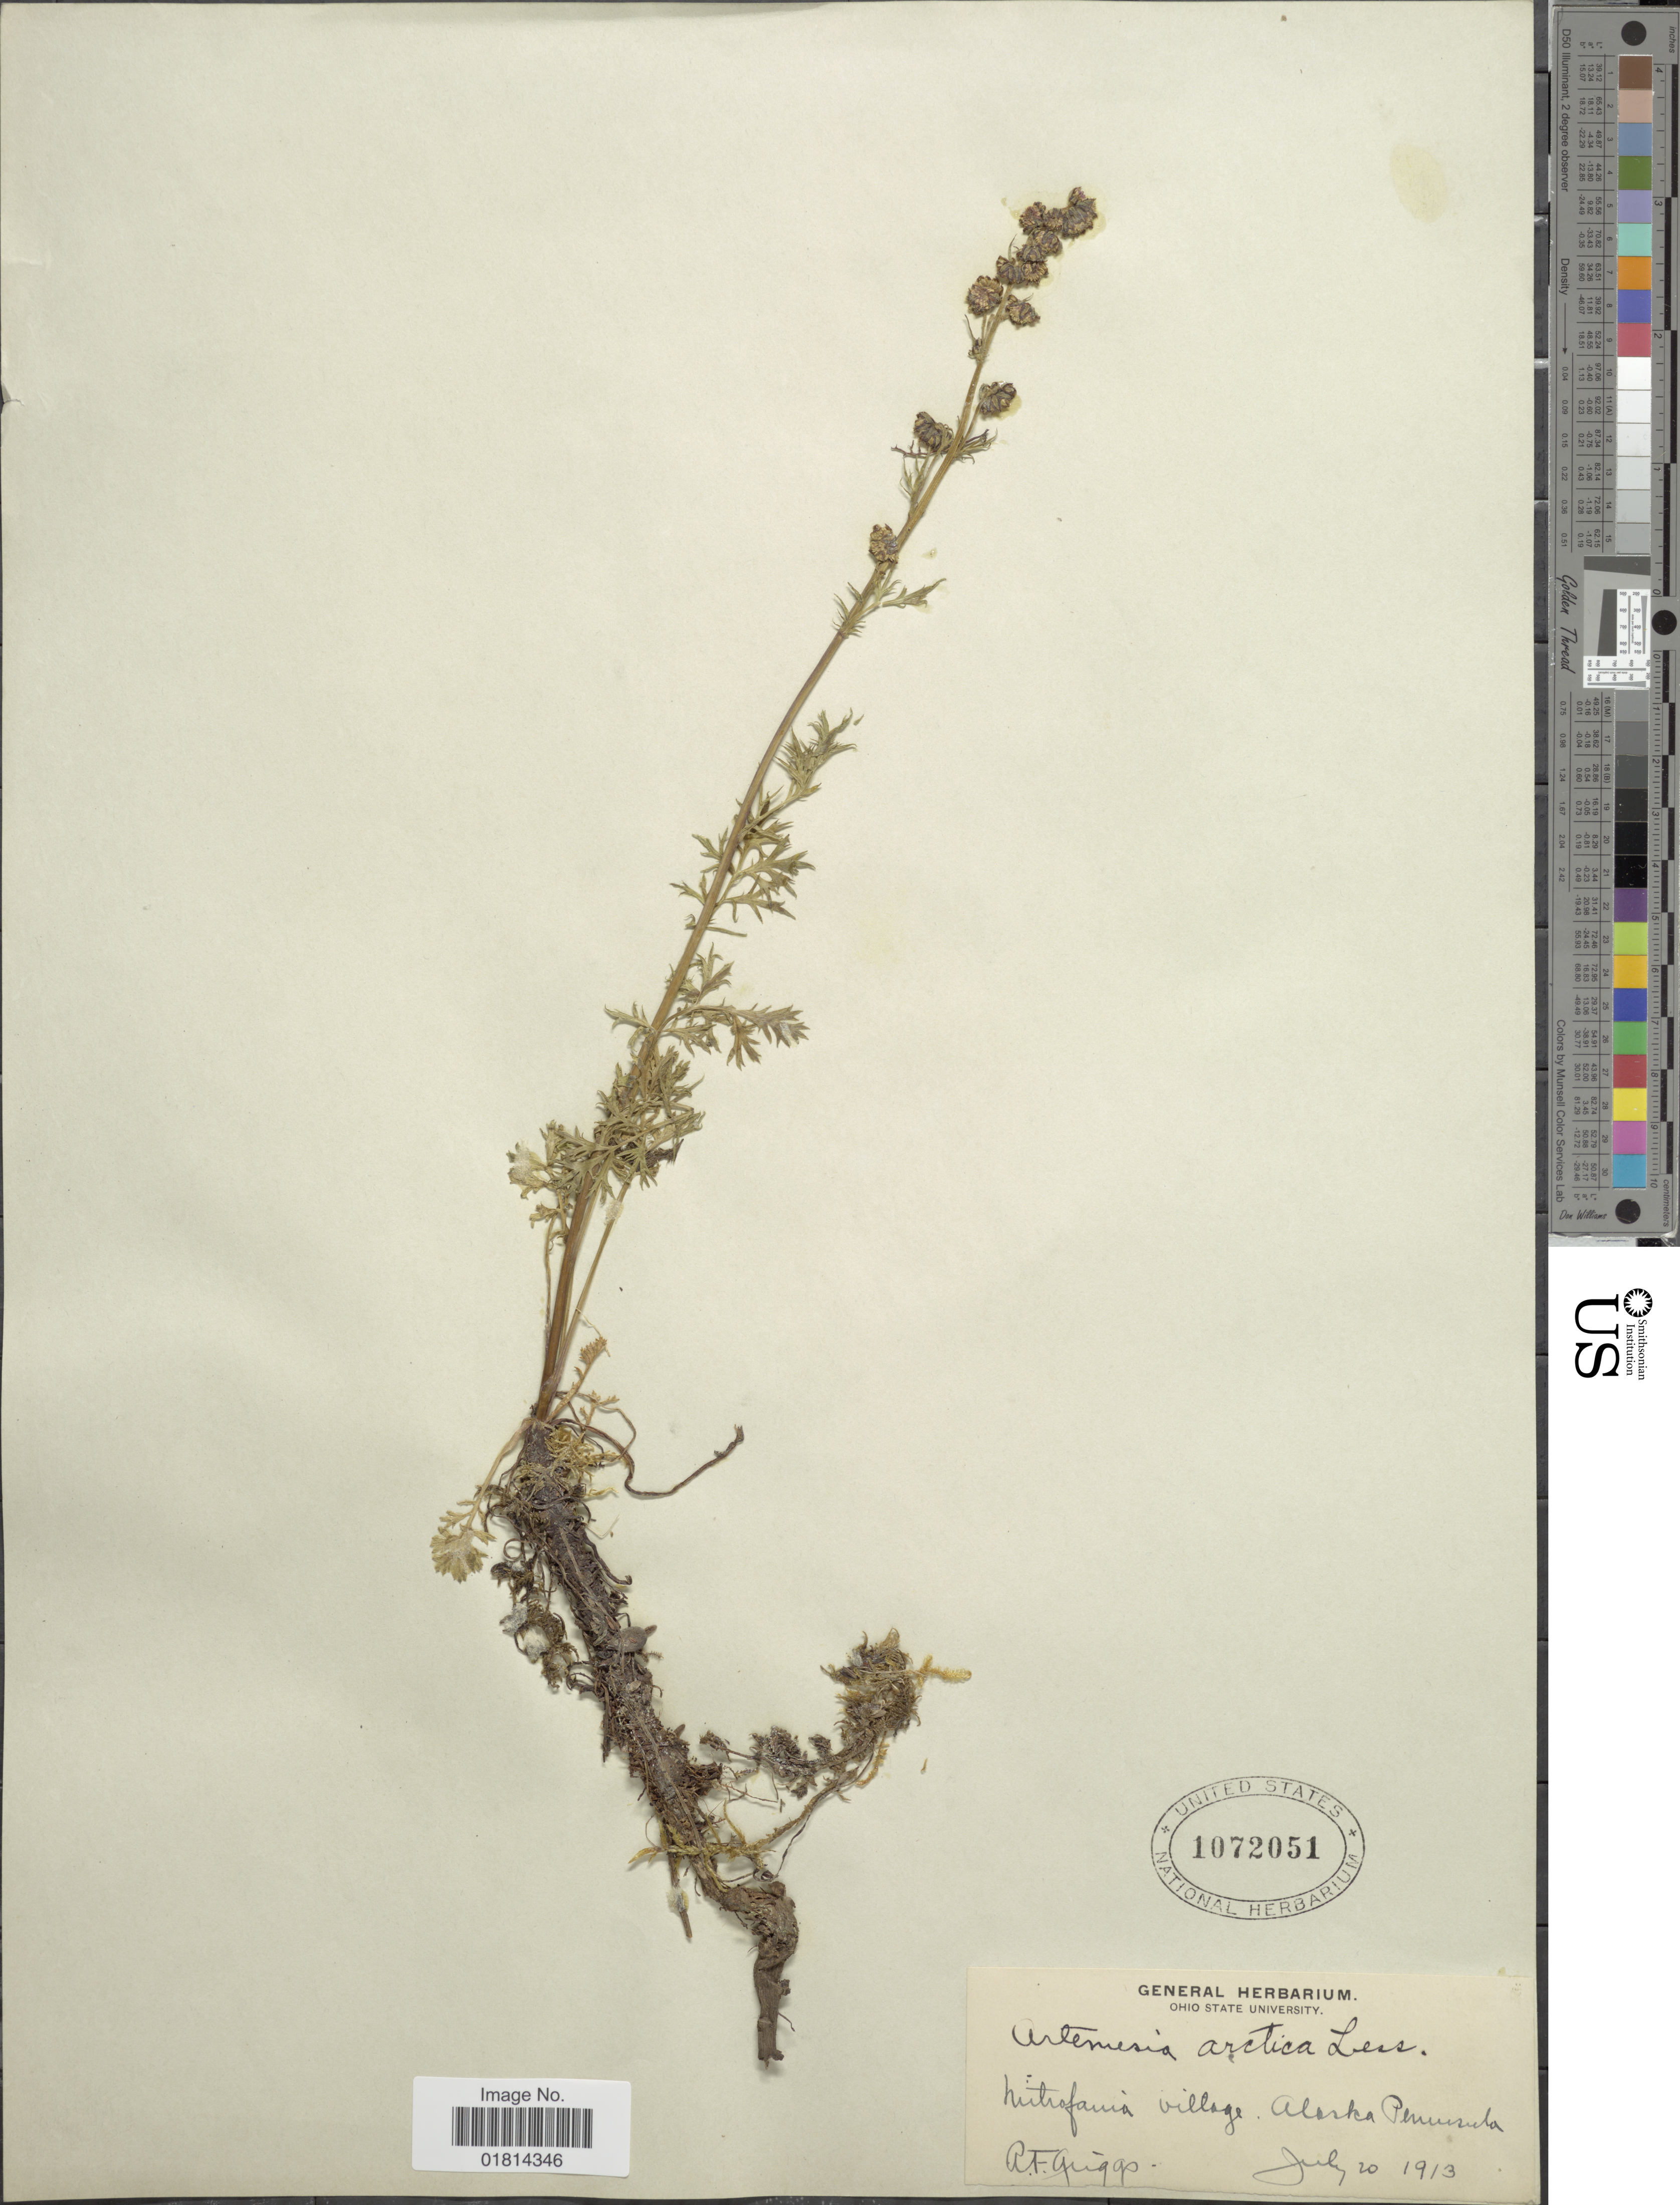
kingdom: Plantae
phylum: Tracheophyta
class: Magnoliopsida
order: Asterales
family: Asteraceae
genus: Artemisia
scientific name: Artemisia arctica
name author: Less.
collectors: R. F. Griggs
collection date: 1913-07-20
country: United States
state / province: Alaska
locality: Mutrofania village. Alaska Peninsula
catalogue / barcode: US 1072051